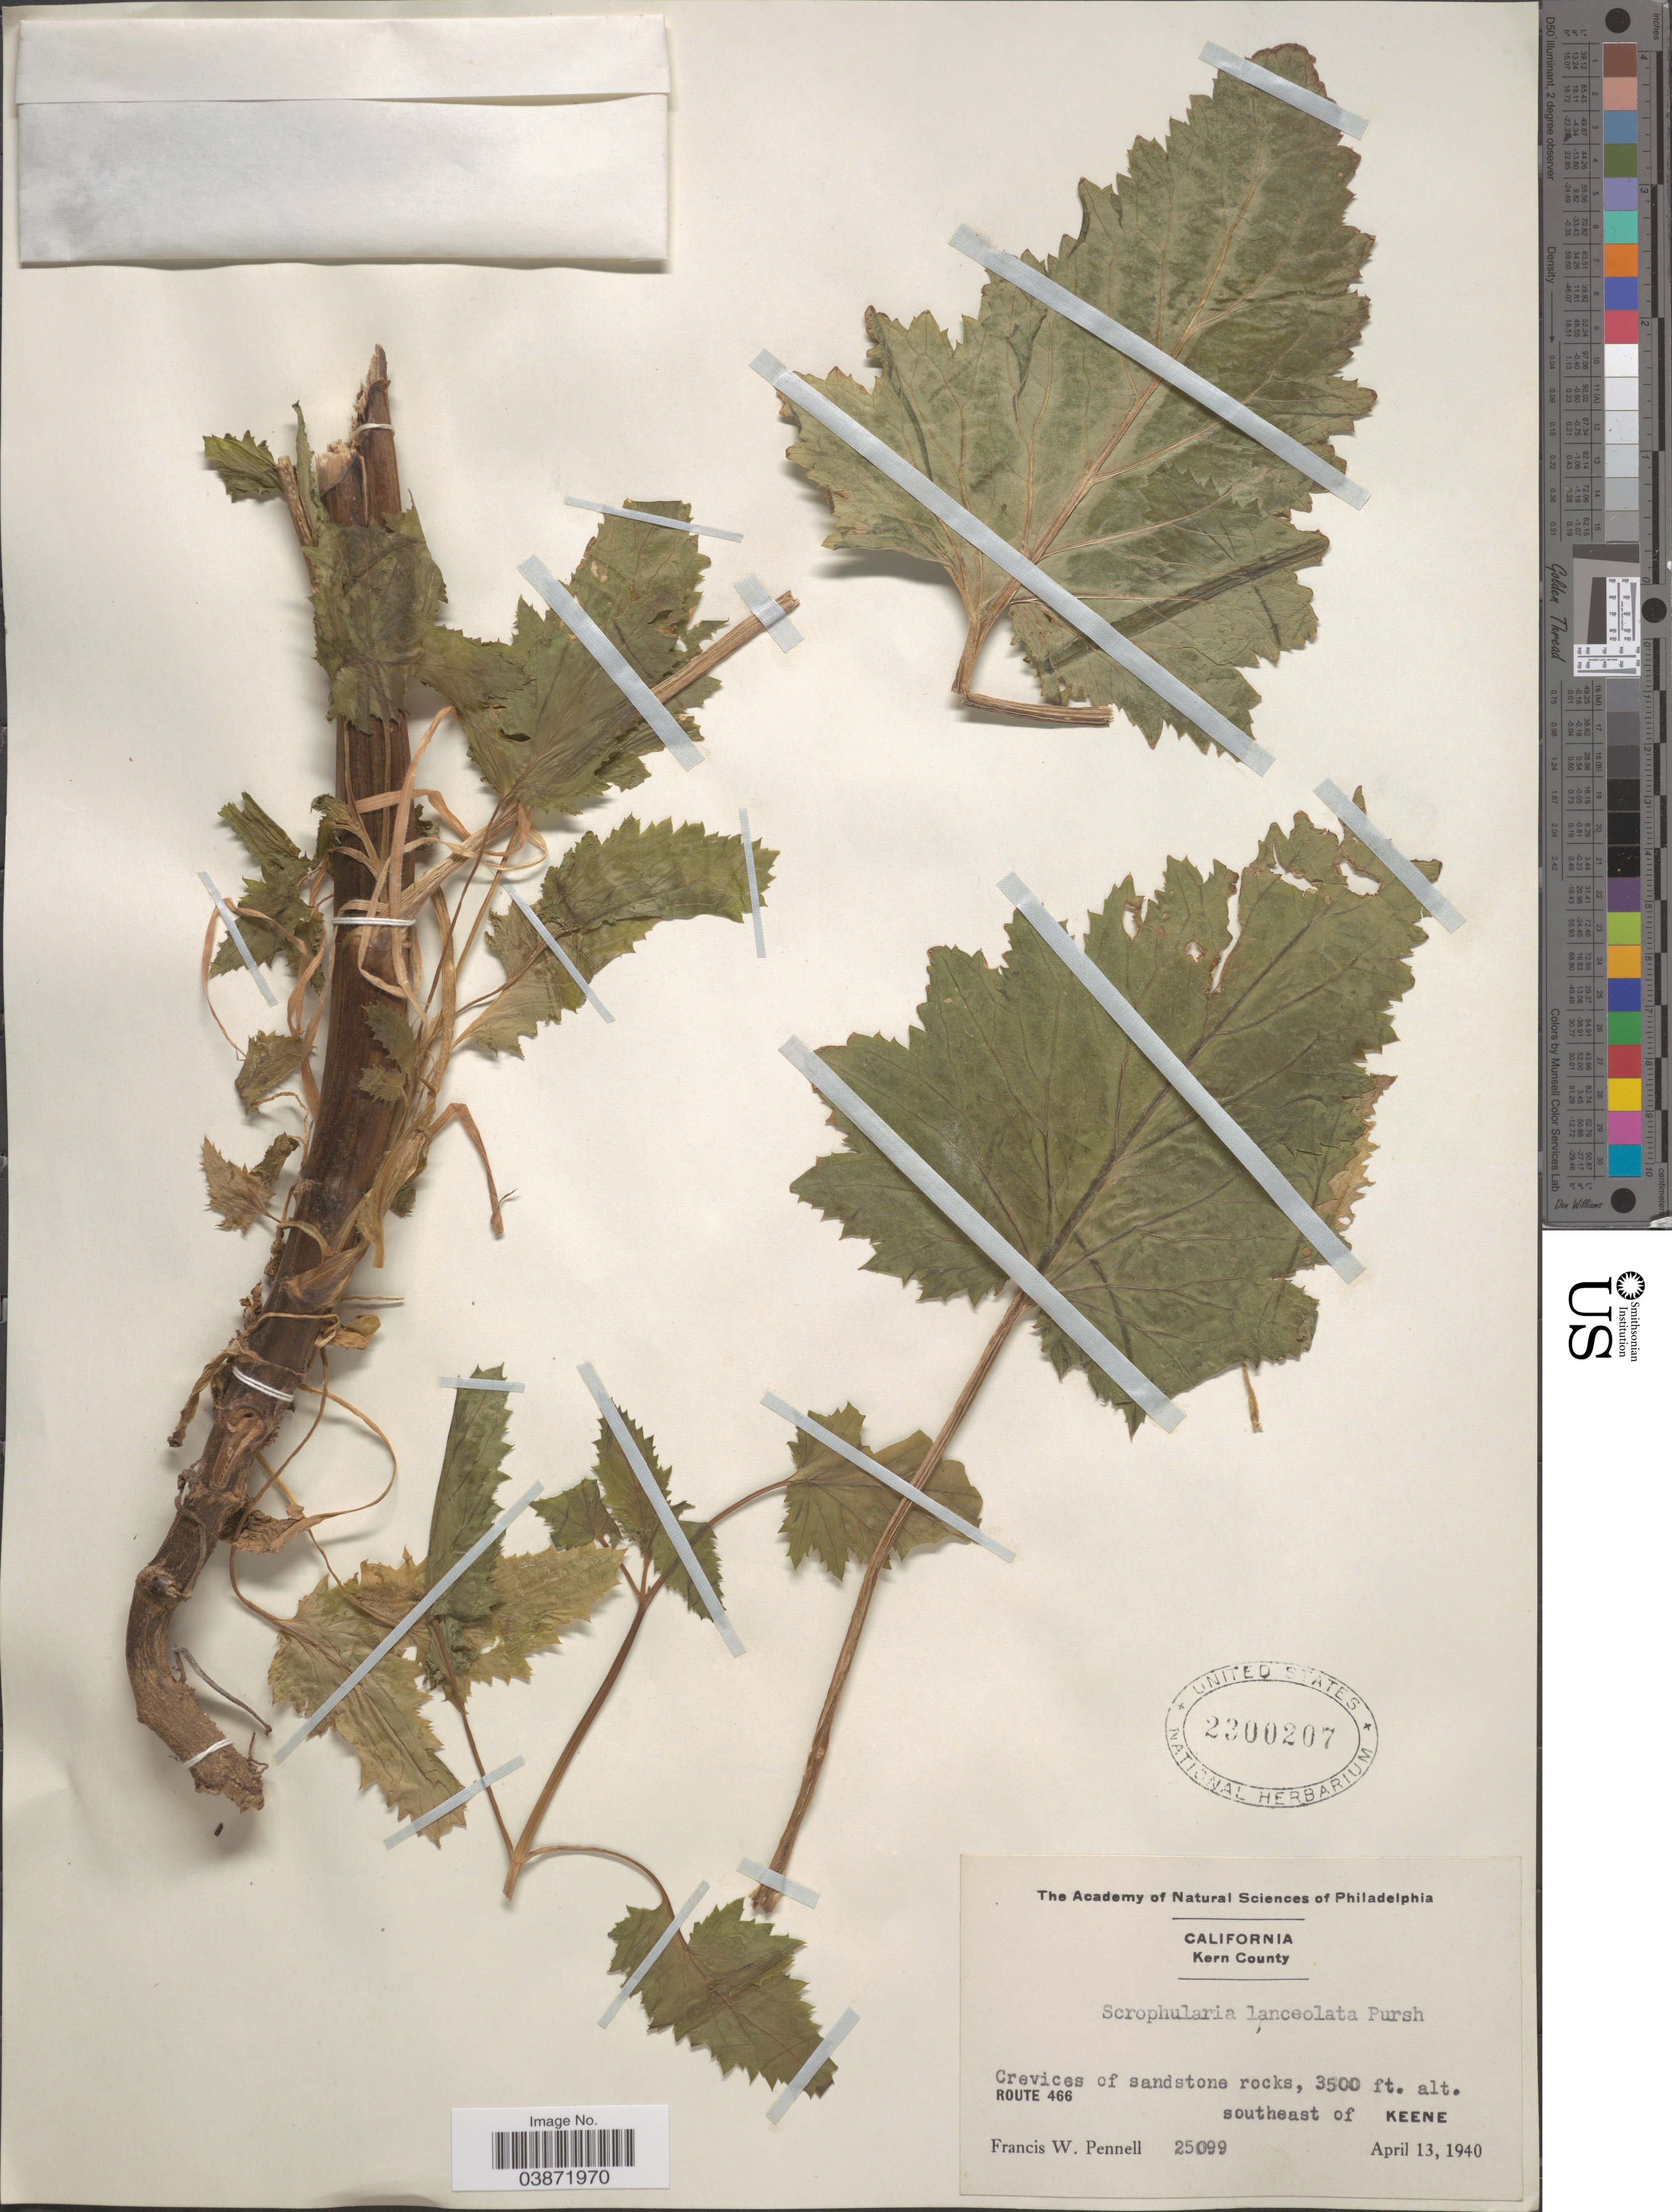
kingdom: Plantae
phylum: Tracheophyta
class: Magnoliopsida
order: Lamiales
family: Scrophulariaceae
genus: Scrophularia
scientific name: Scrophularia lanceolata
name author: Pursh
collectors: F. W. Pennell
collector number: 25099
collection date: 1940-04-13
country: United States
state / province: California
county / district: Kern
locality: Kern County. Route 466 southeast of Keene.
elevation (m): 1067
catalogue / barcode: US 2300207